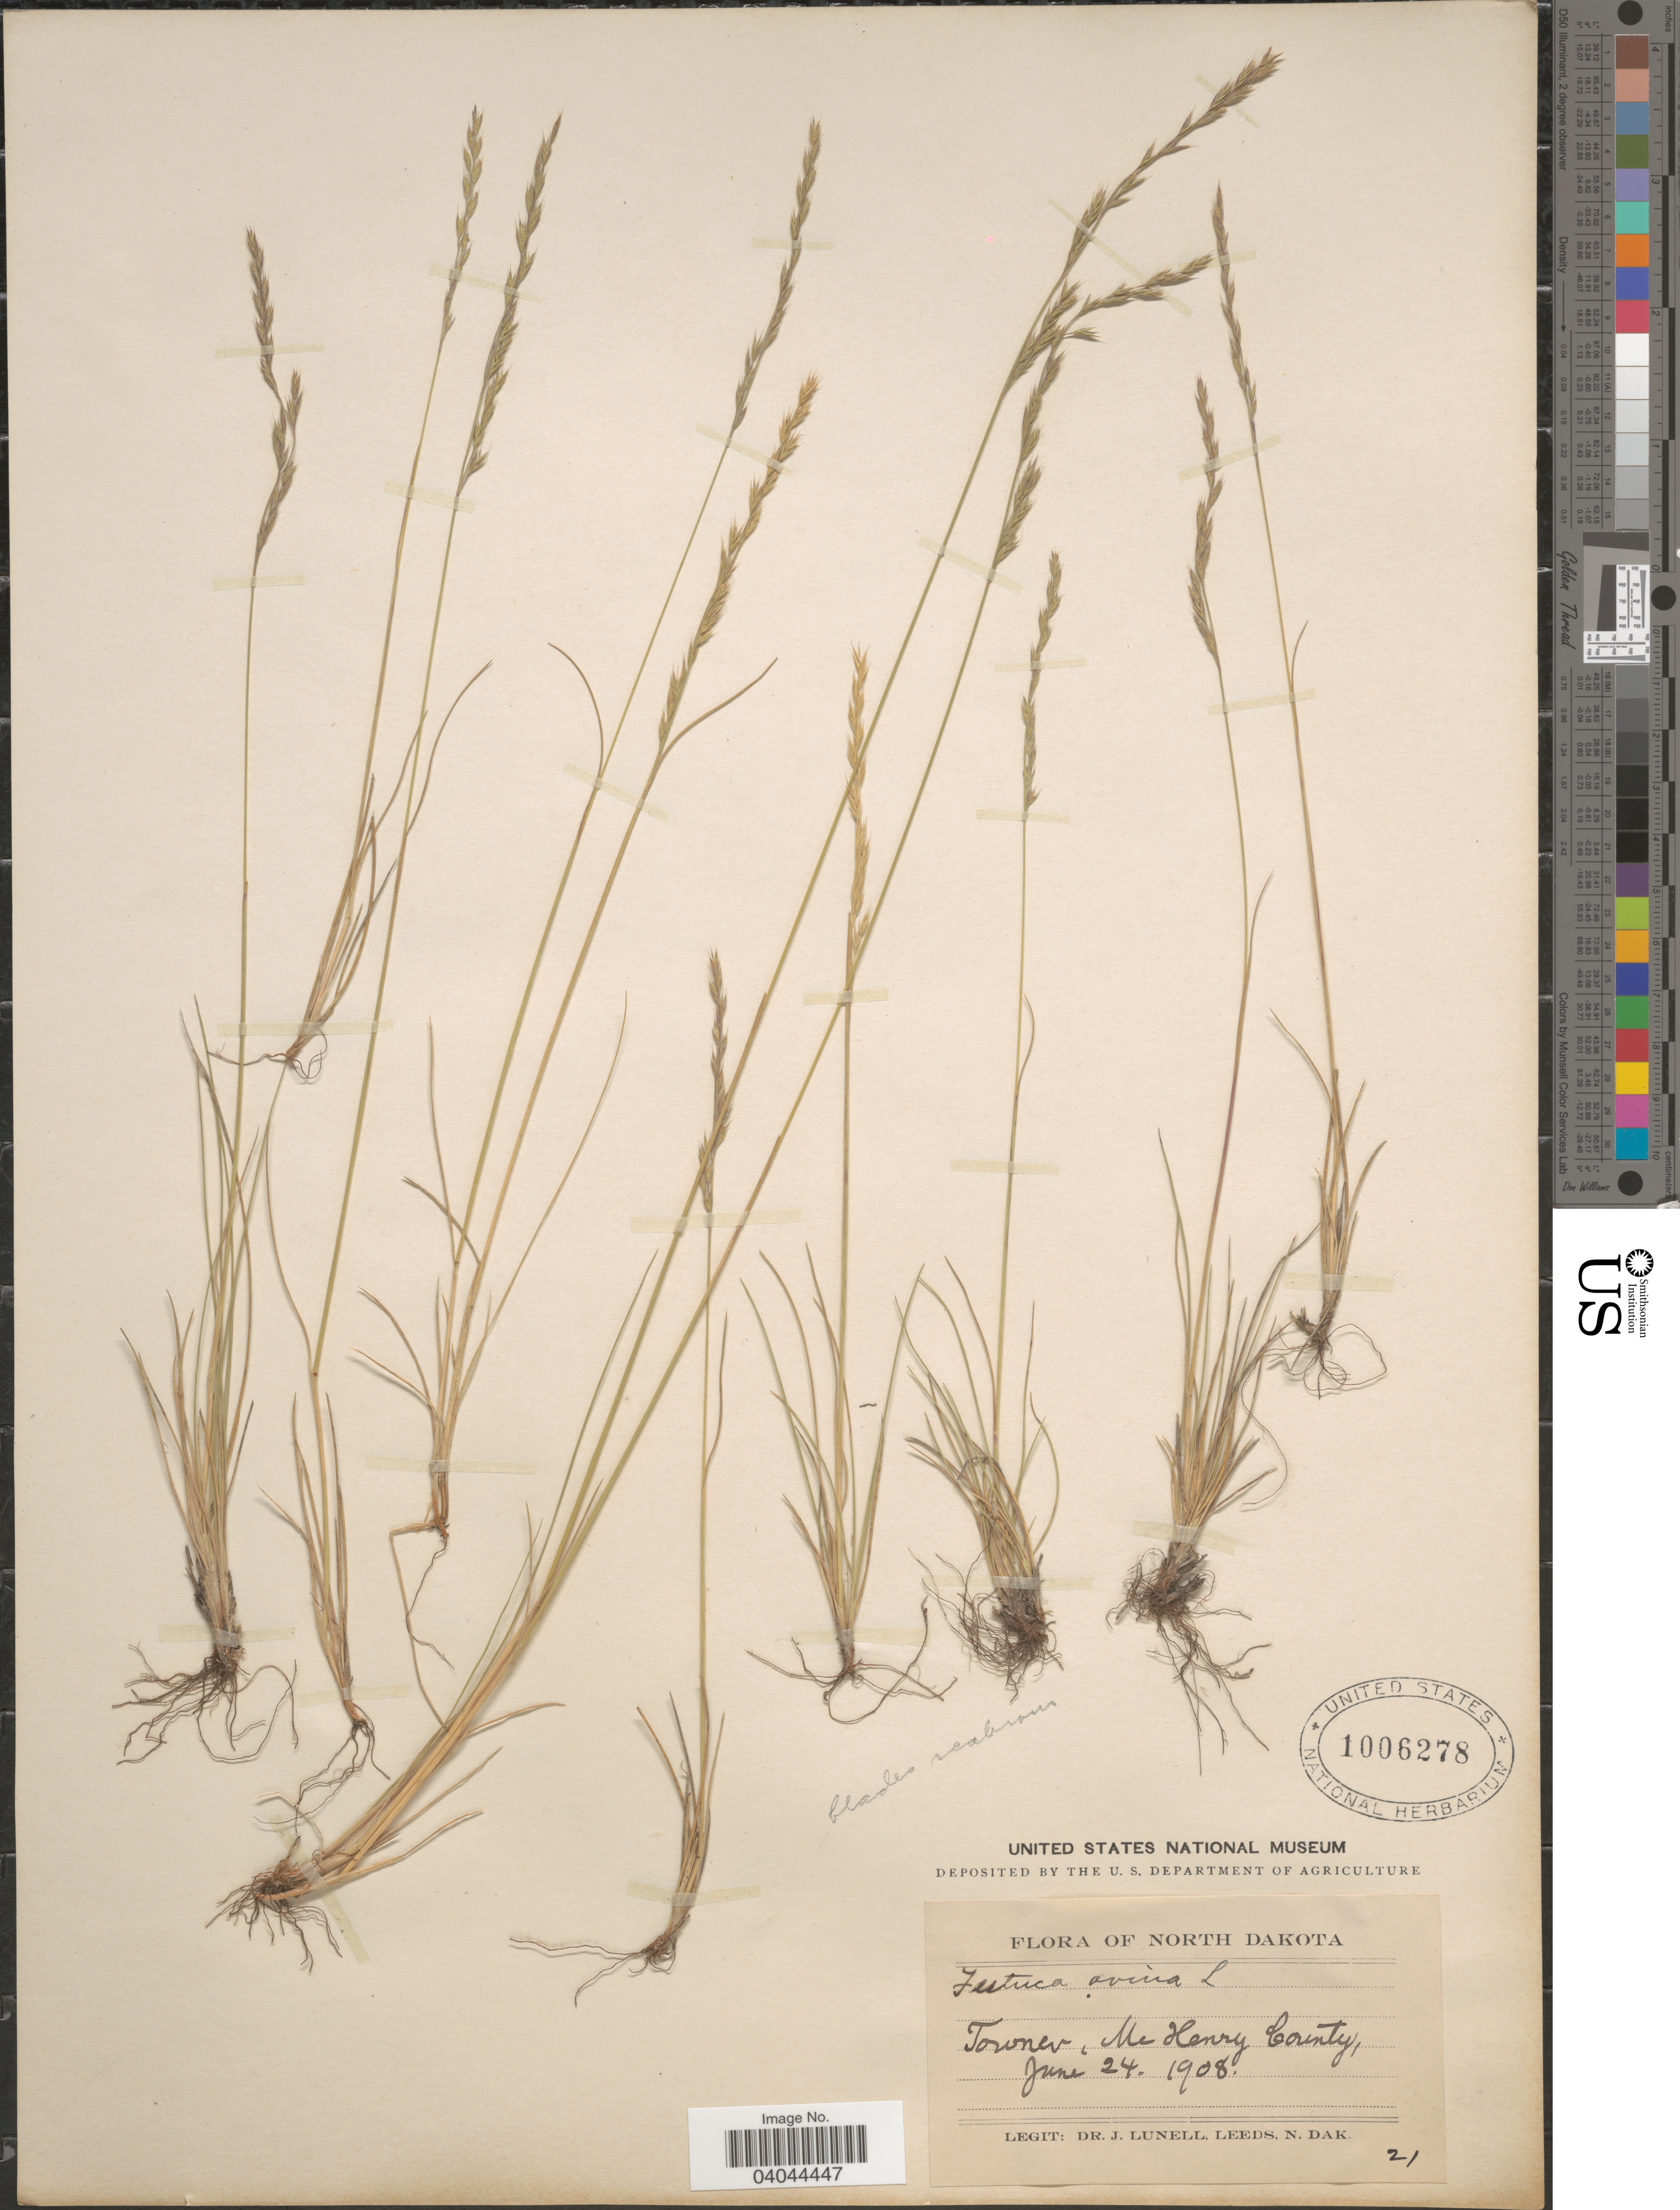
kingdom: Plantae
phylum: Tracheophyta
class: Liliopsida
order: Poales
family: Poaceae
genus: Festuca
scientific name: Festuca ovina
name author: L.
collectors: J. Lunell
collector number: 21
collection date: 1908-06-24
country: United States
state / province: North Dakota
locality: Towner. Mc Henry County.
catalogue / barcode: US 1006278